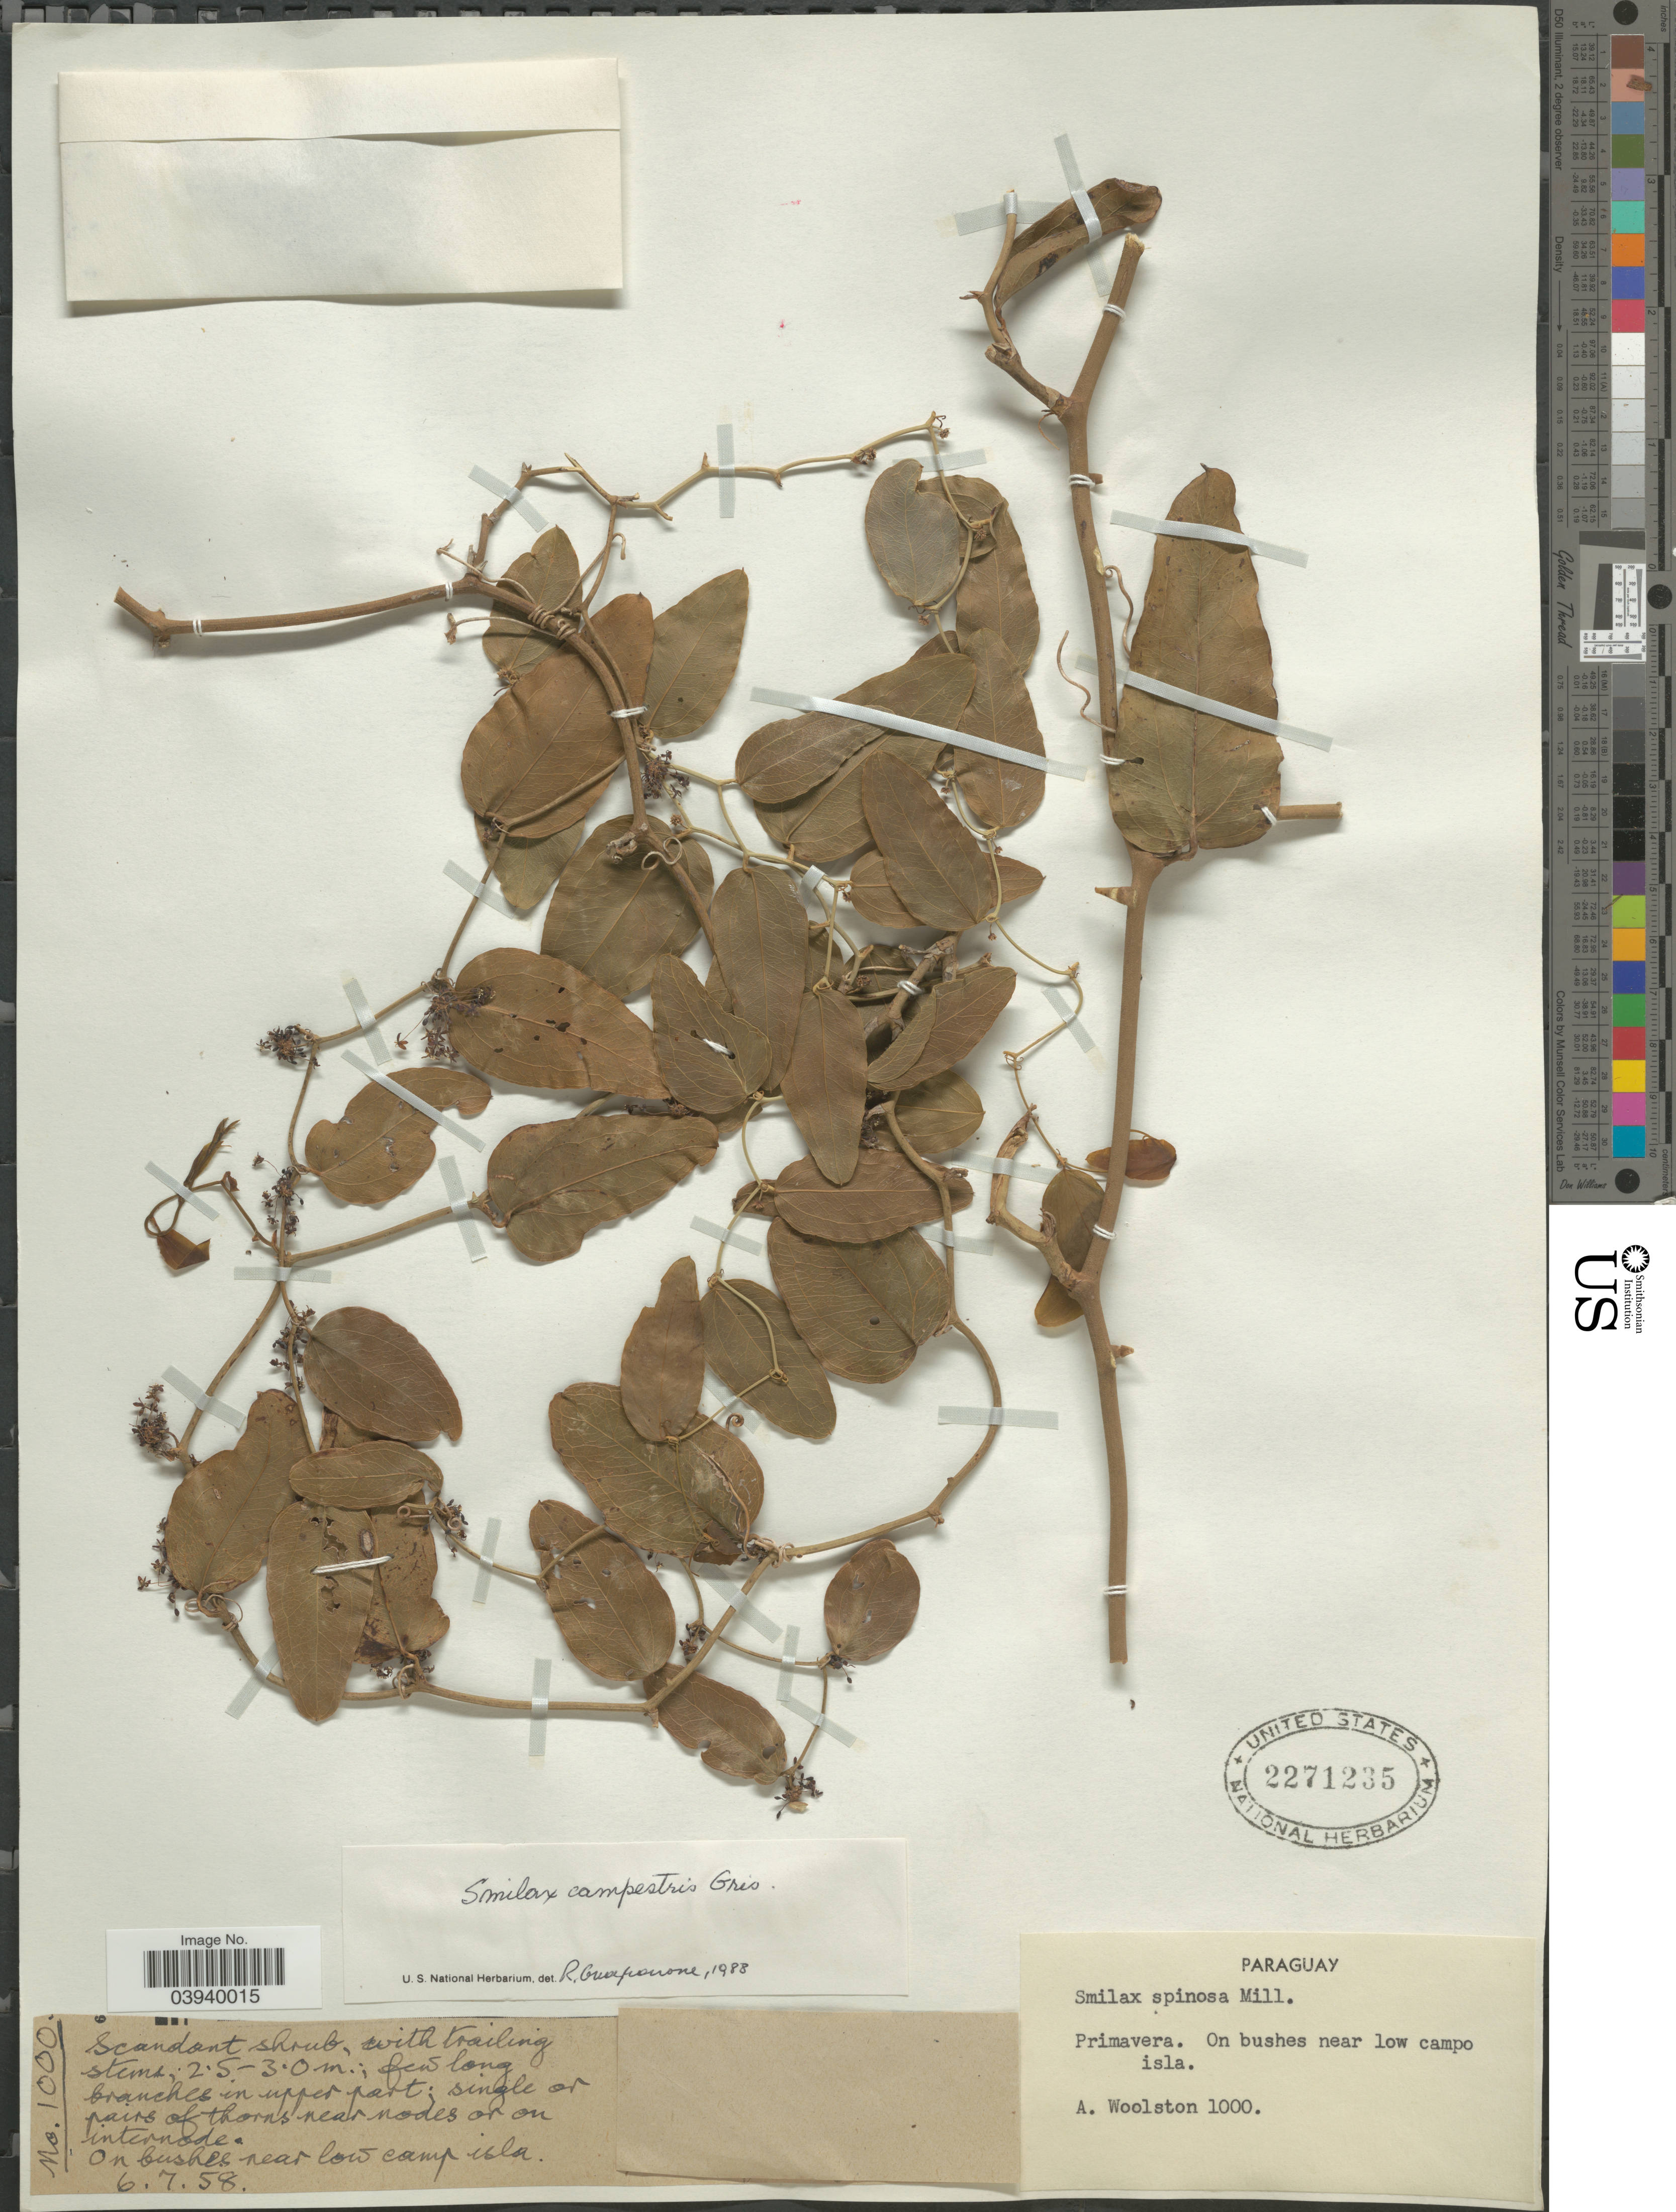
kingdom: Plantae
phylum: Tracheophyta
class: Liliopsida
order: Liliales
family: Smilacaceae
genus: Smilax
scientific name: Smilax campestris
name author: Griseb.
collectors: A. Woolston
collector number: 1000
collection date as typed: Transcribed d/m/y: 6/7/58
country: Paraguay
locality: Primavera. On bushes near low campo isla.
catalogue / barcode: US 2271235